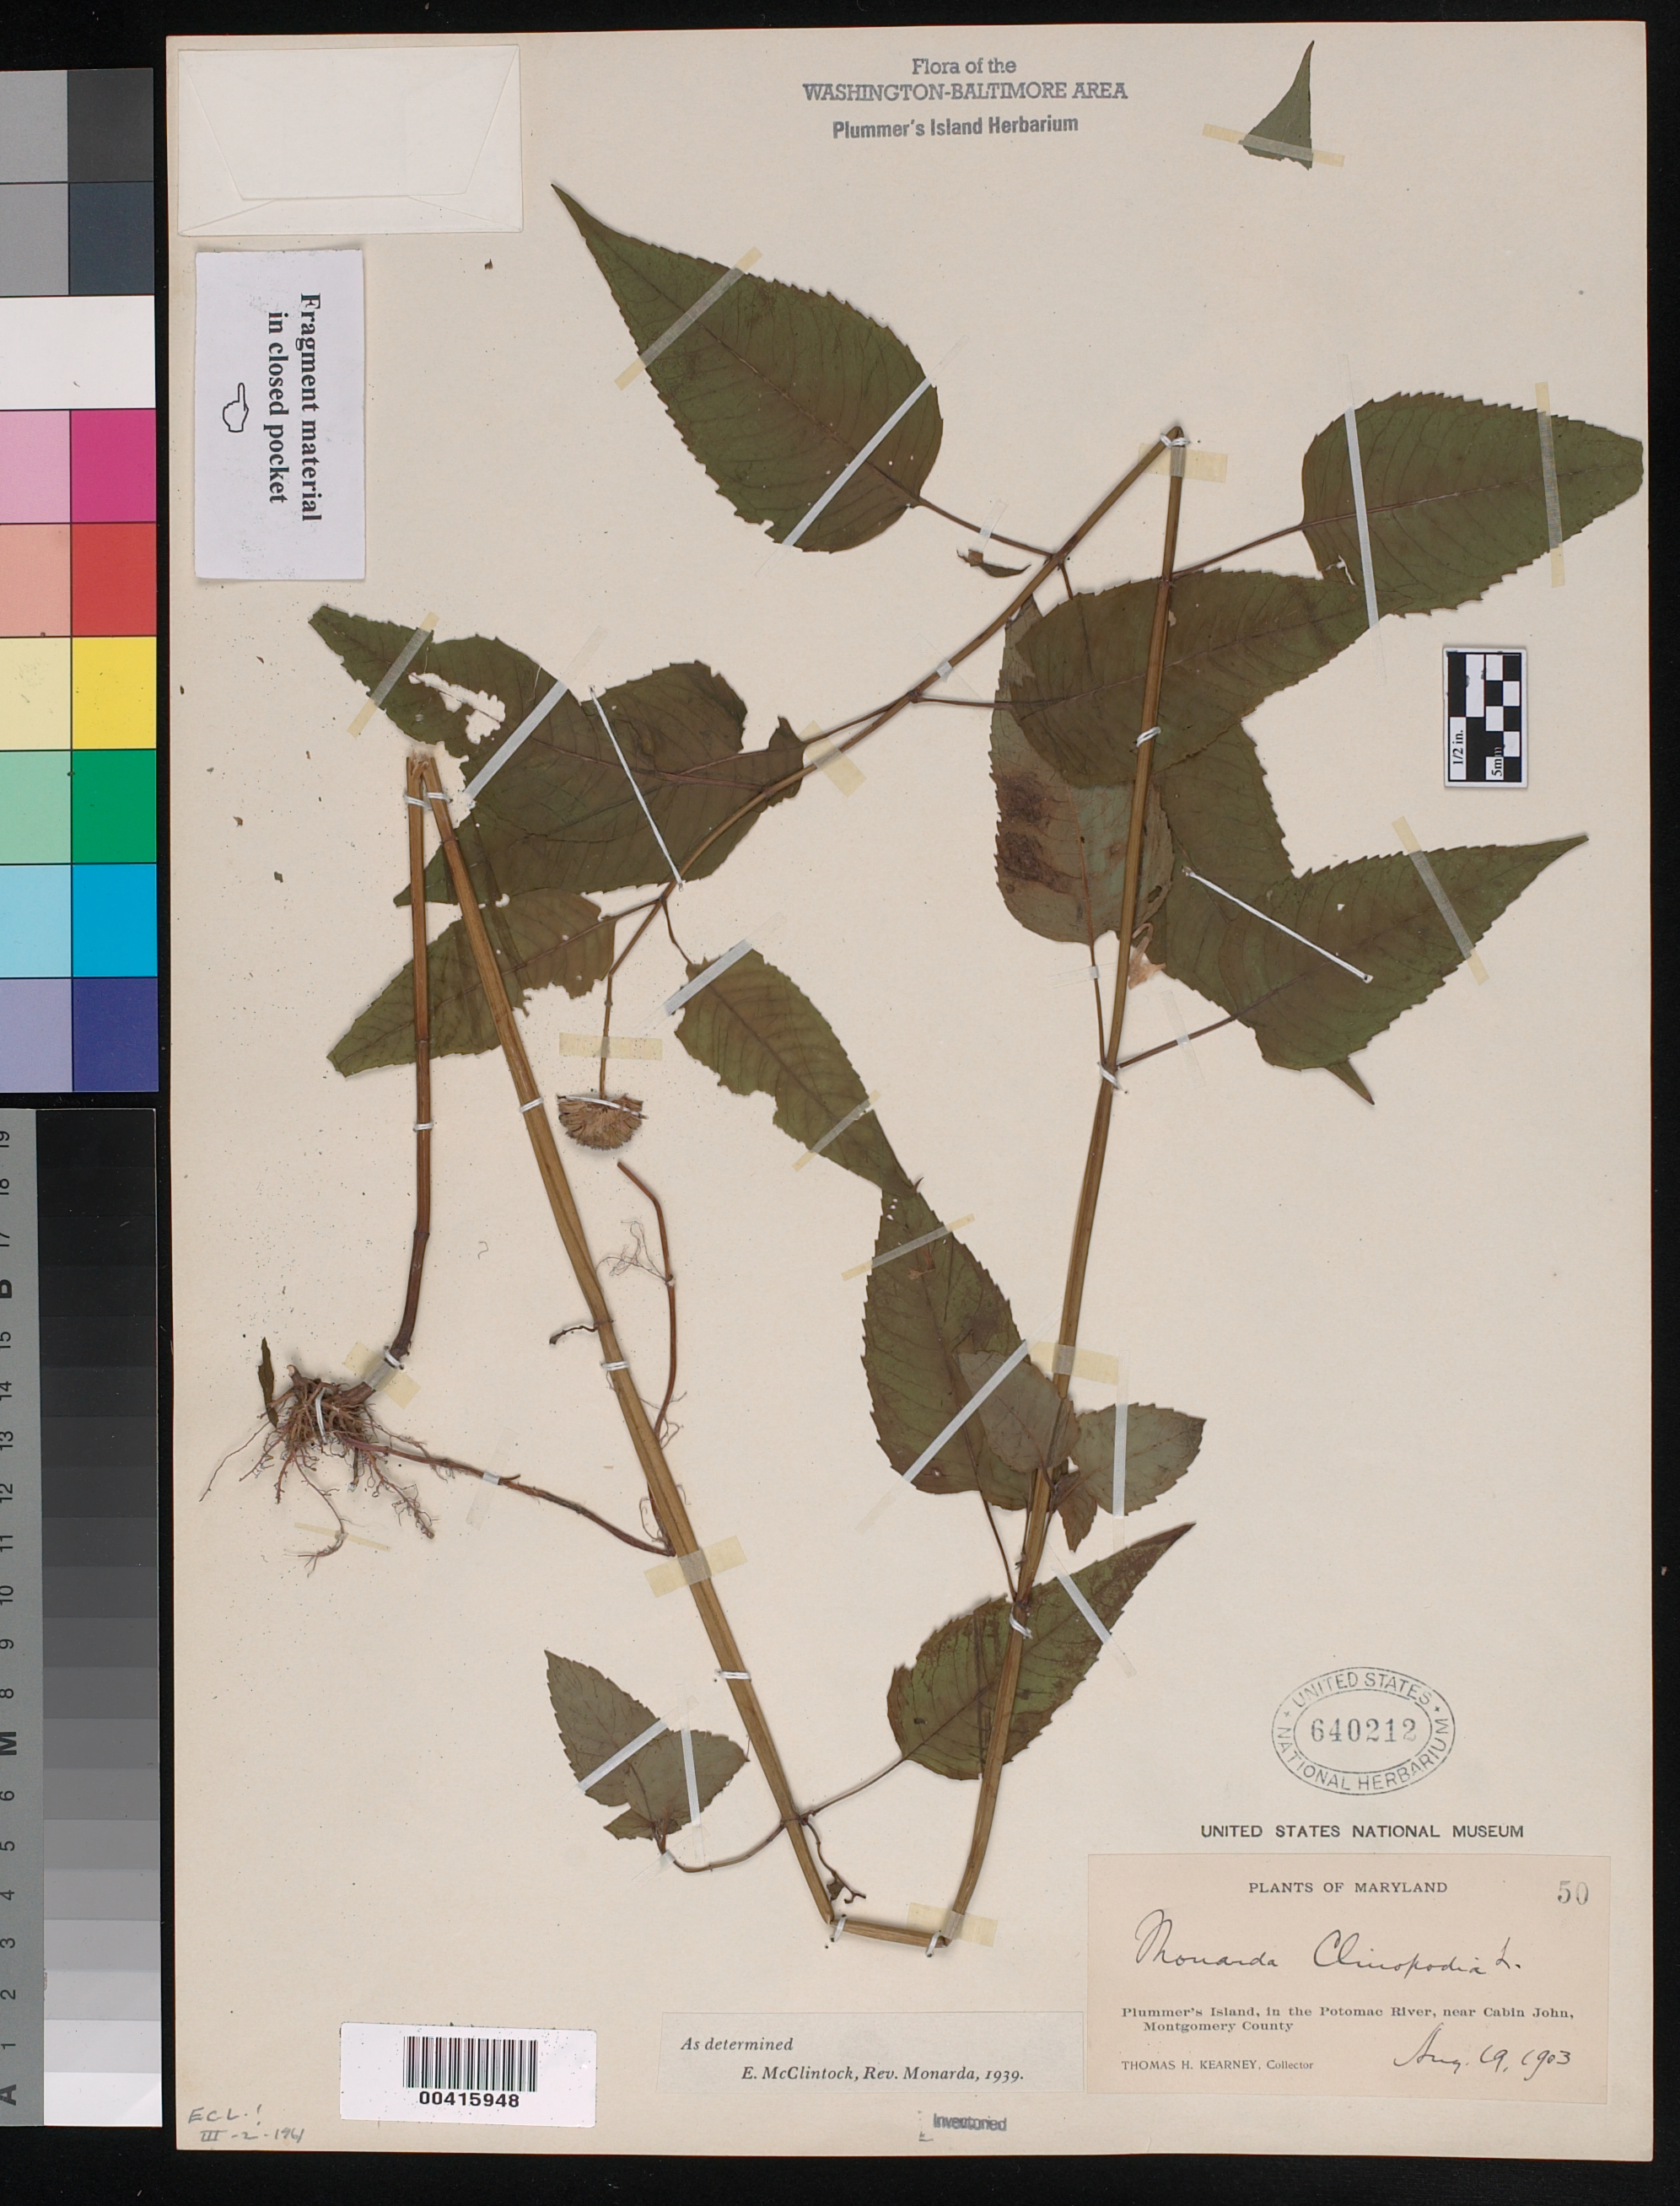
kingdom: Plantae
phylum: Tracheophyta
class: Magnoliopsida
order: Lamiales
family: Lamiaceae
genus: Monarda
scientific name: Monarda clinopodia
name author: L.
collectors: T. H. Kearney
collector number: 50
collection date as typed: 19 Aug 1903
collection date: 1903-08-19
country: United States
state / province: Maryland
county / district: Montgomery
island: Plummers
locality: Plummer's Island C. & O. Canal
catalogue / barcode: US 640212